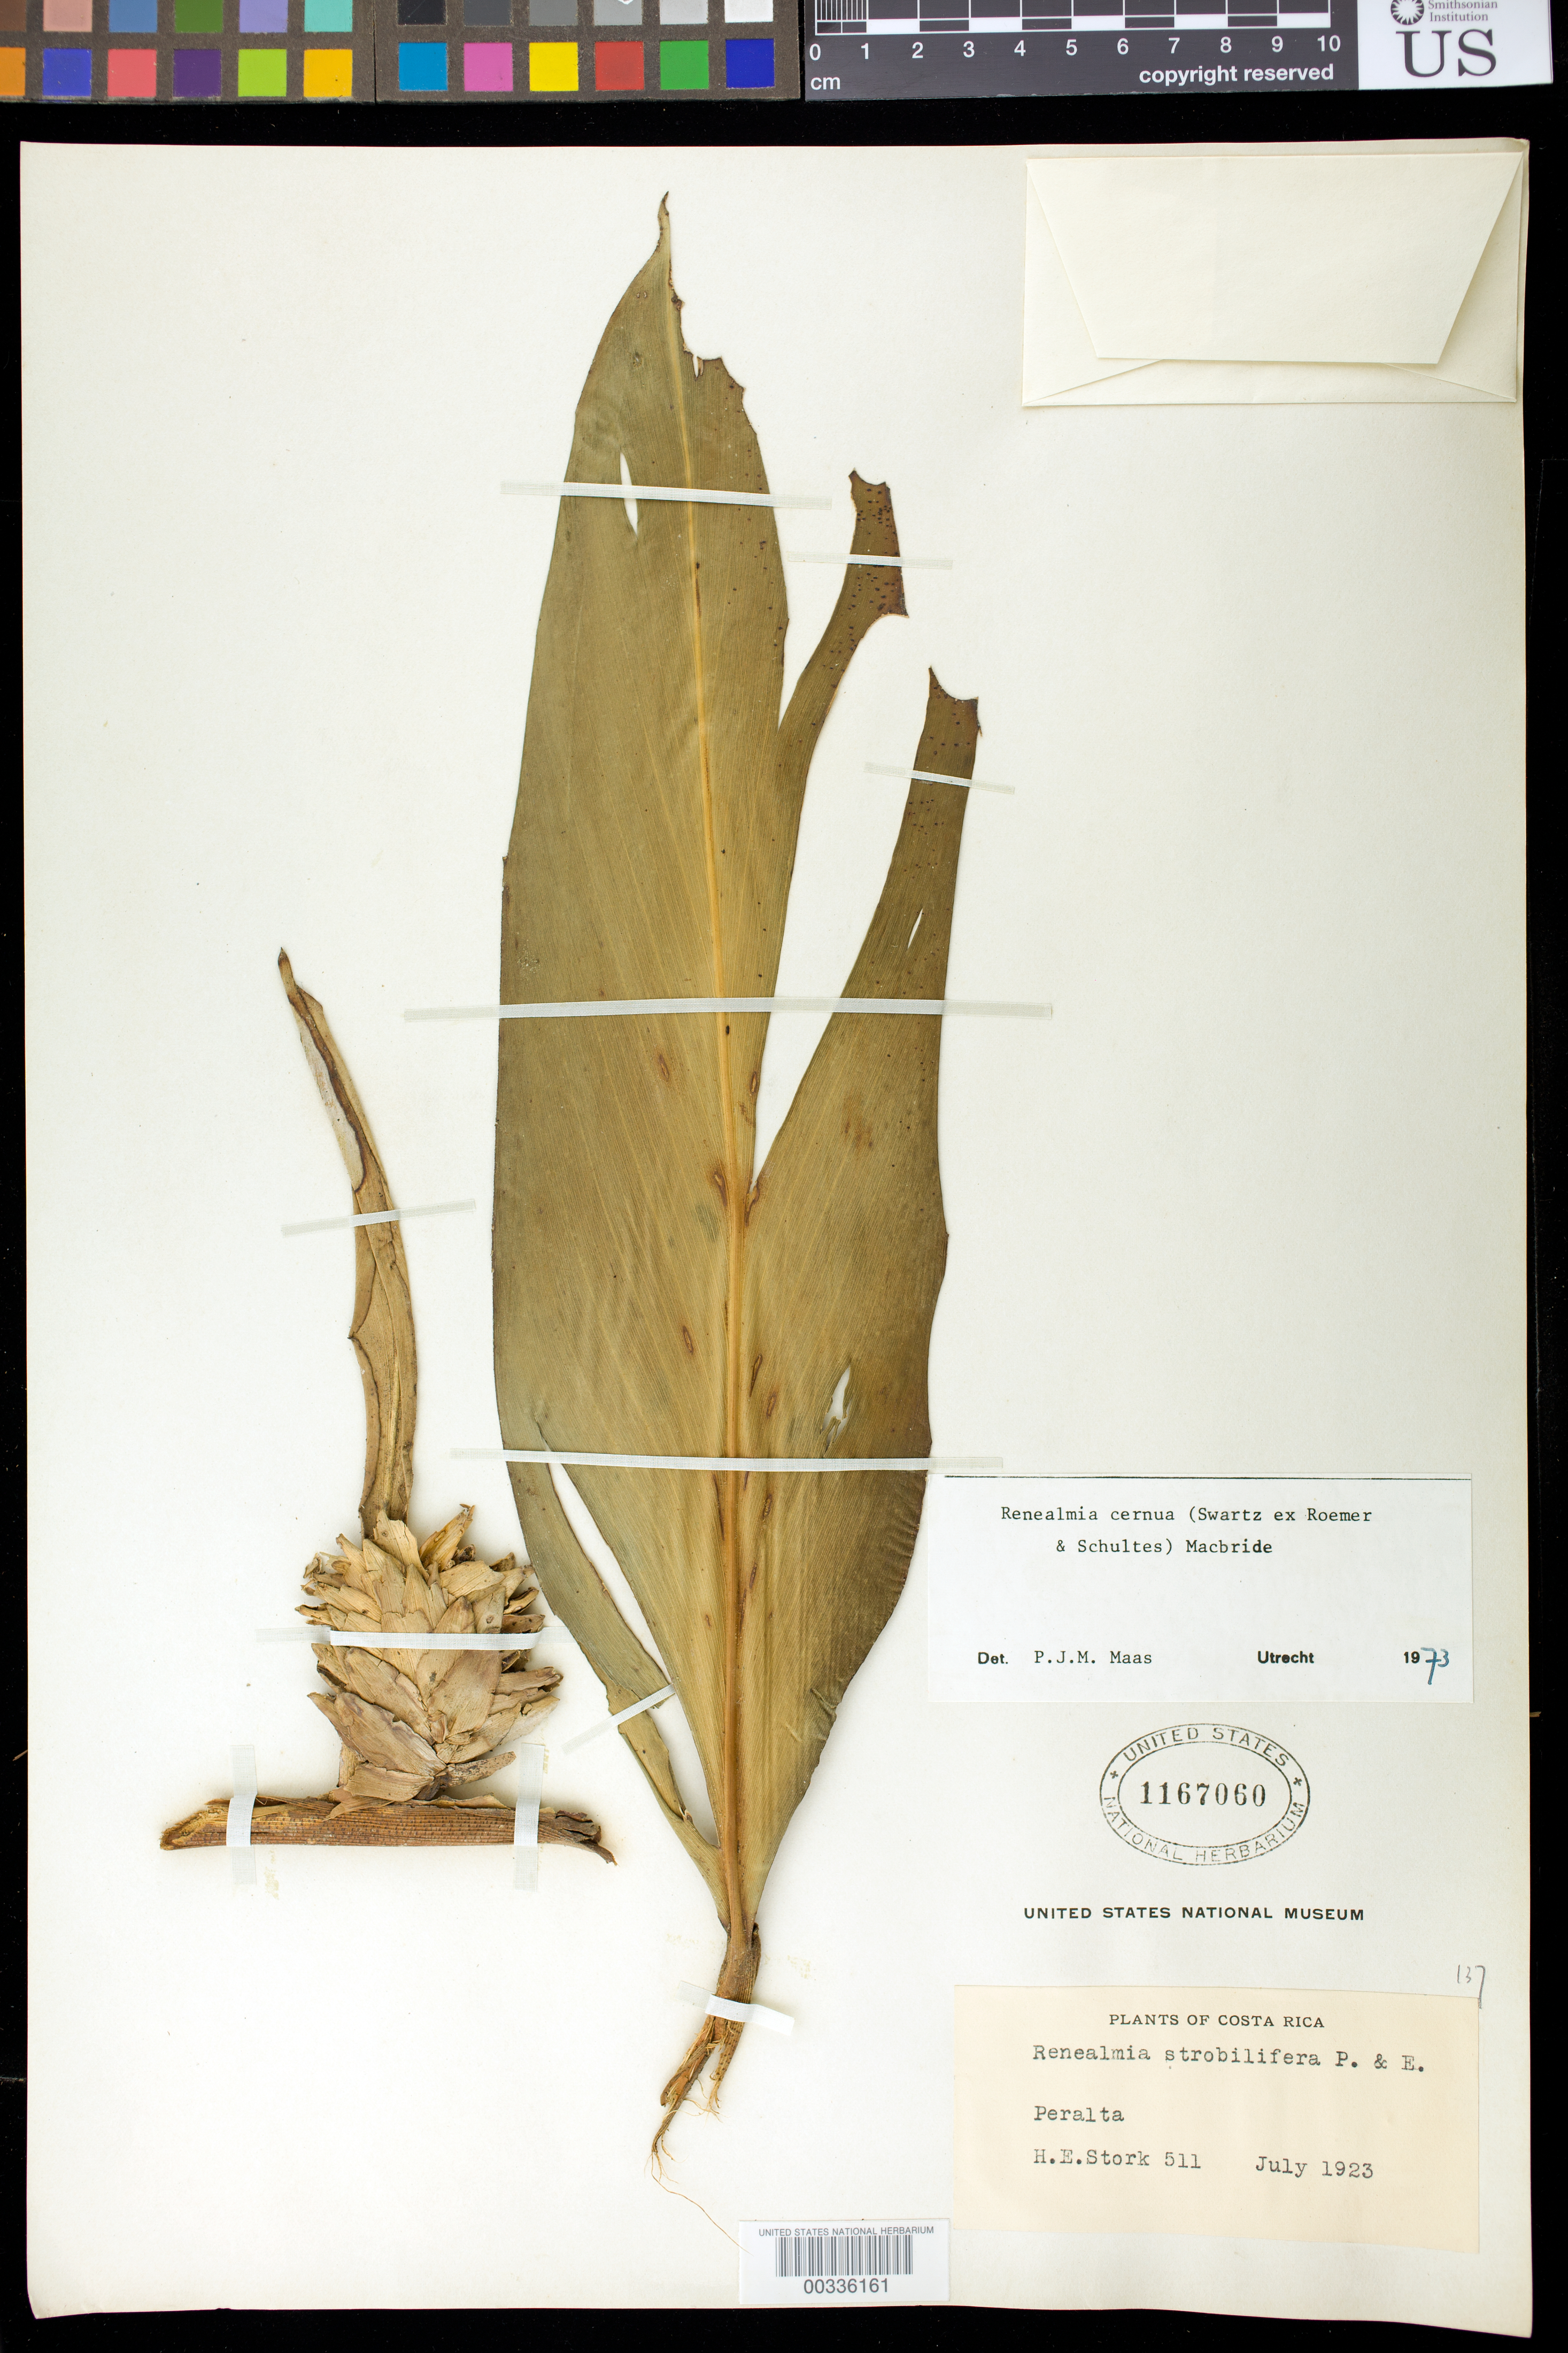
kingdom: Plantae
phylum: Tracheophyta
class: Liliopsida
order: Zingiberales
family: Zingiberaceae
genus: Renealmia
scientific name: Renealmia cernua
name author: (Sw. ex Roem. & Schult.) J.F. Macbr.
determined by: Maas, Paul J. M.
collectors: H. E. Stork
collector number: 511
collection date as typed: Jul 1923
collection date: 1923-07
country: Costa Rica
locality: Peralta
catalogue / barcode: US 1167060